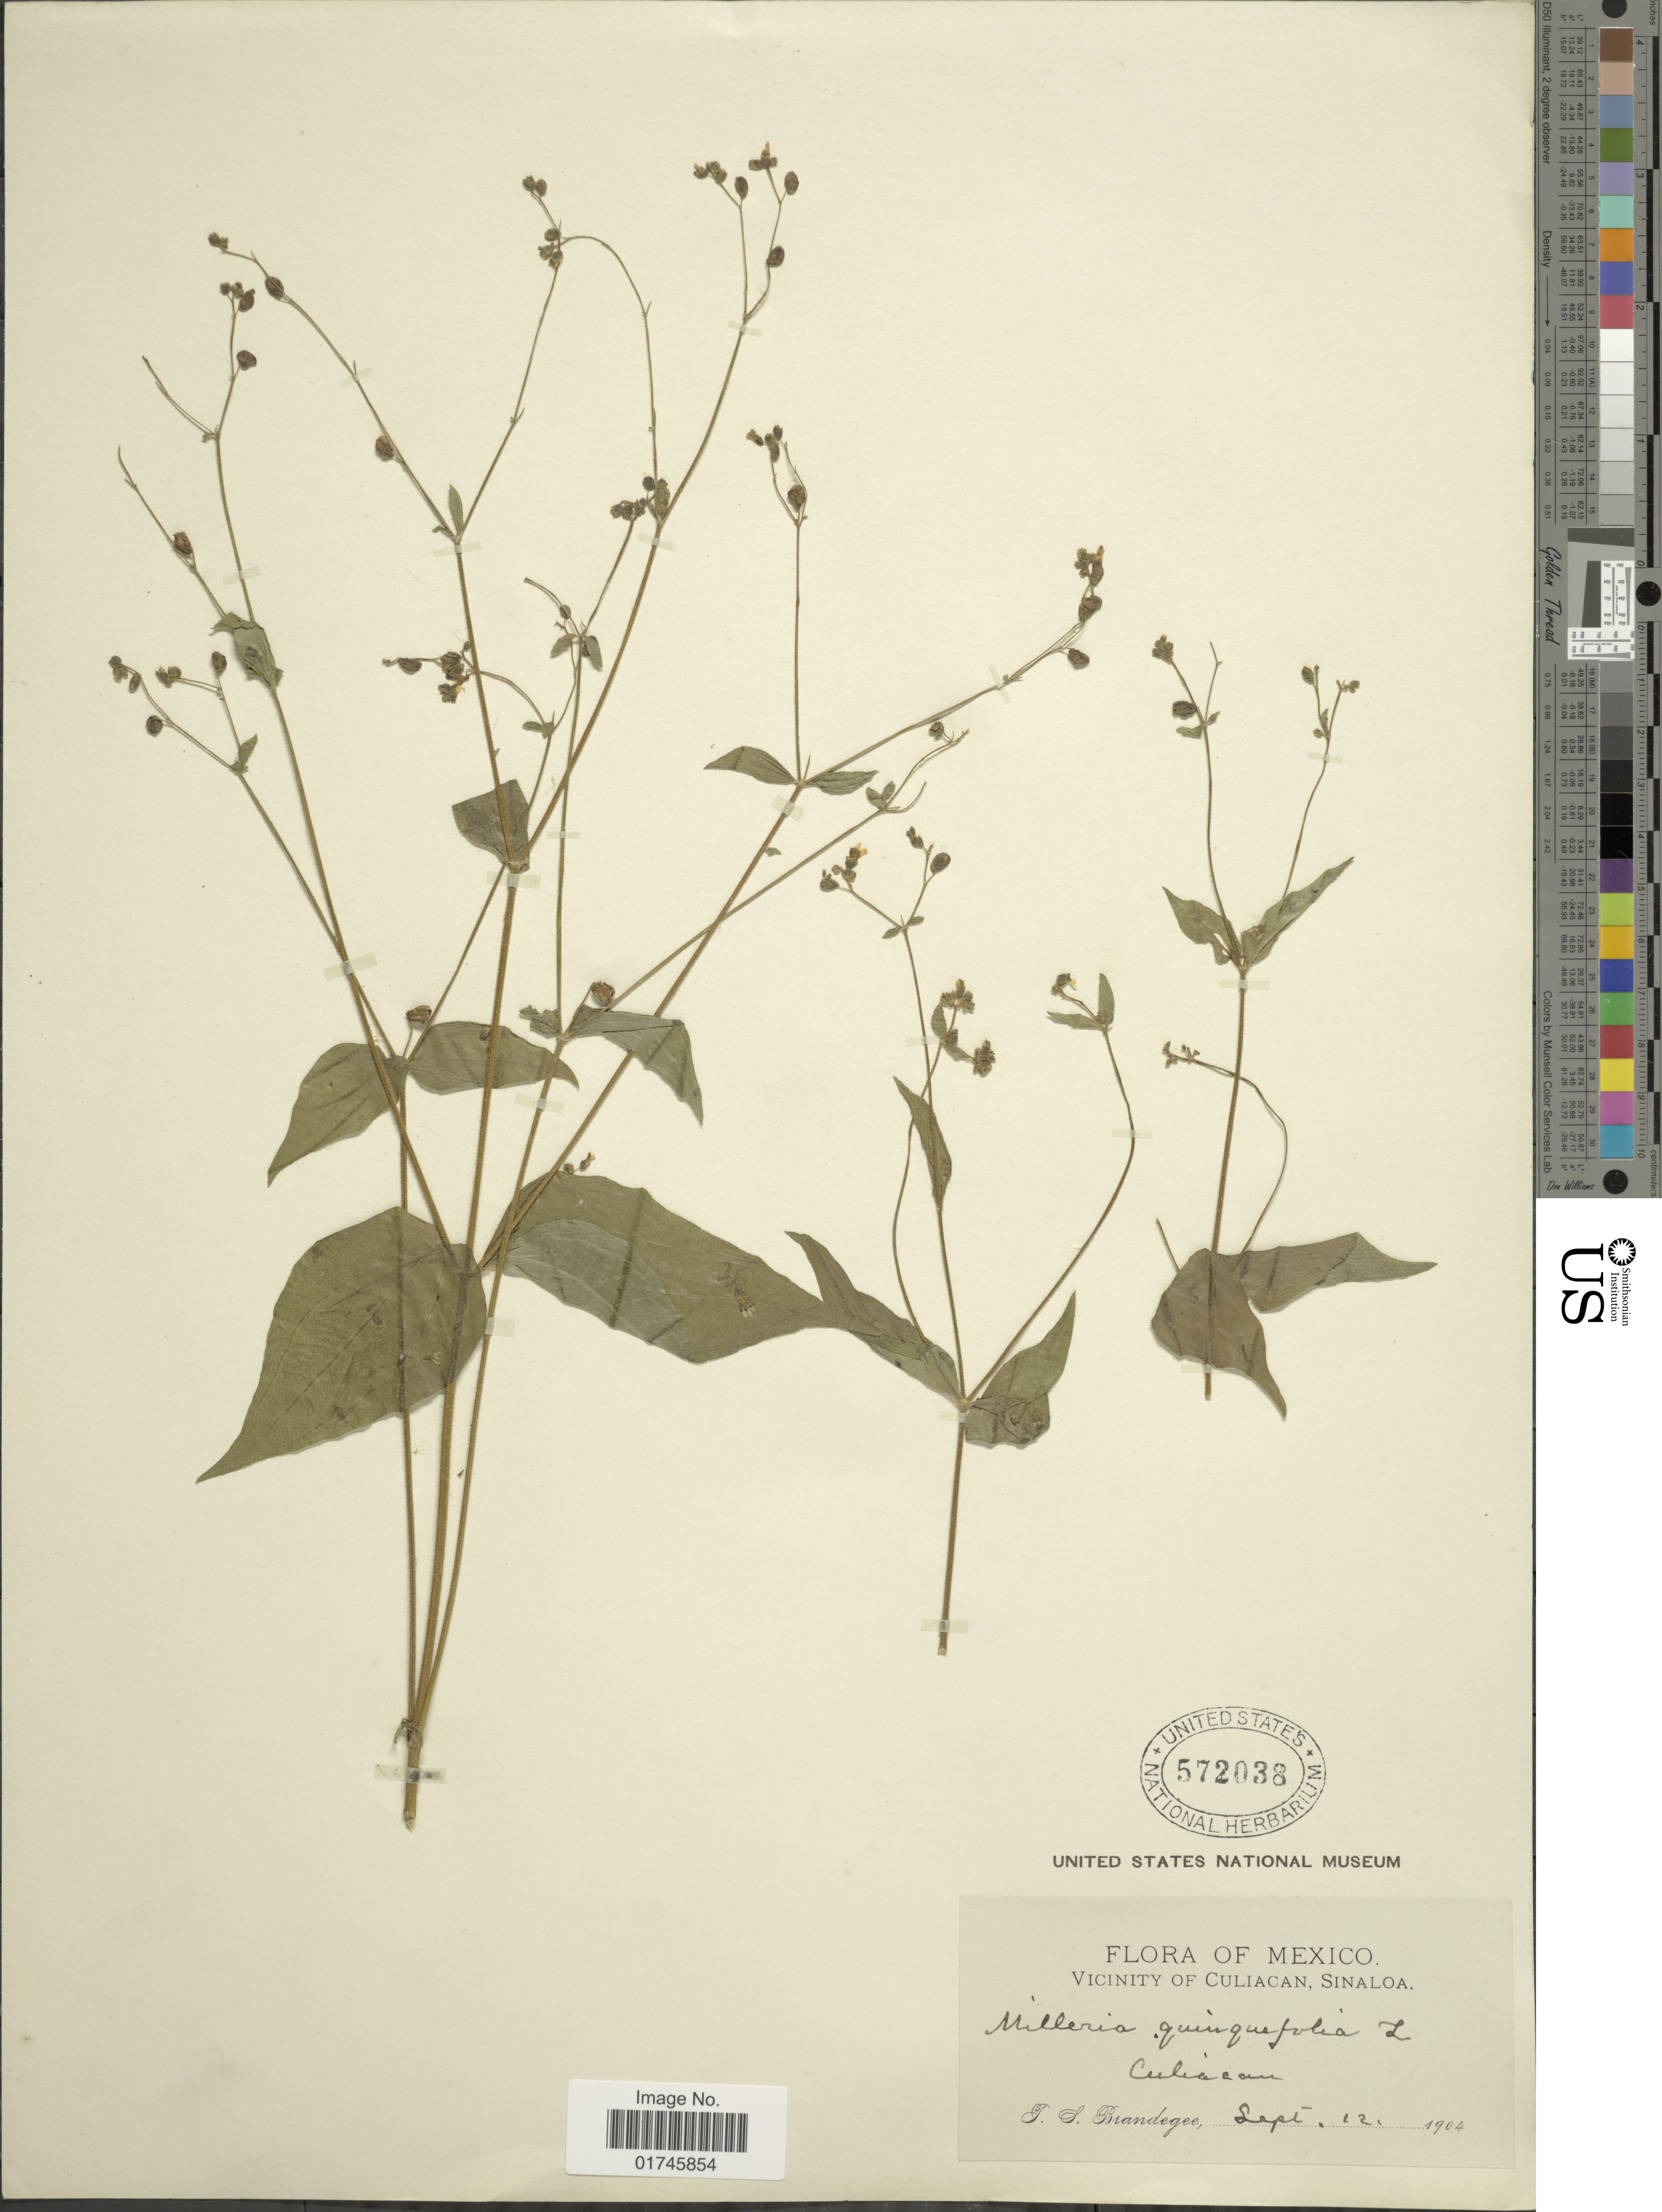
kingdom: Plantae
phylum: Tracheophyta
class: Magnoliopsida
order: Asterales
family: Asteraceae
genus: Milleria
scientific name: Milleria quinqueflora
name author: L.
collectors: T. S. Brandegee (herbarium)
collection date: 1904-09-12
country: Mexico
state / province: Sinaloa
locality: Vicinity of Culiacan, Sinaloa. Culiacan.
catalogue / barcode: US 572038